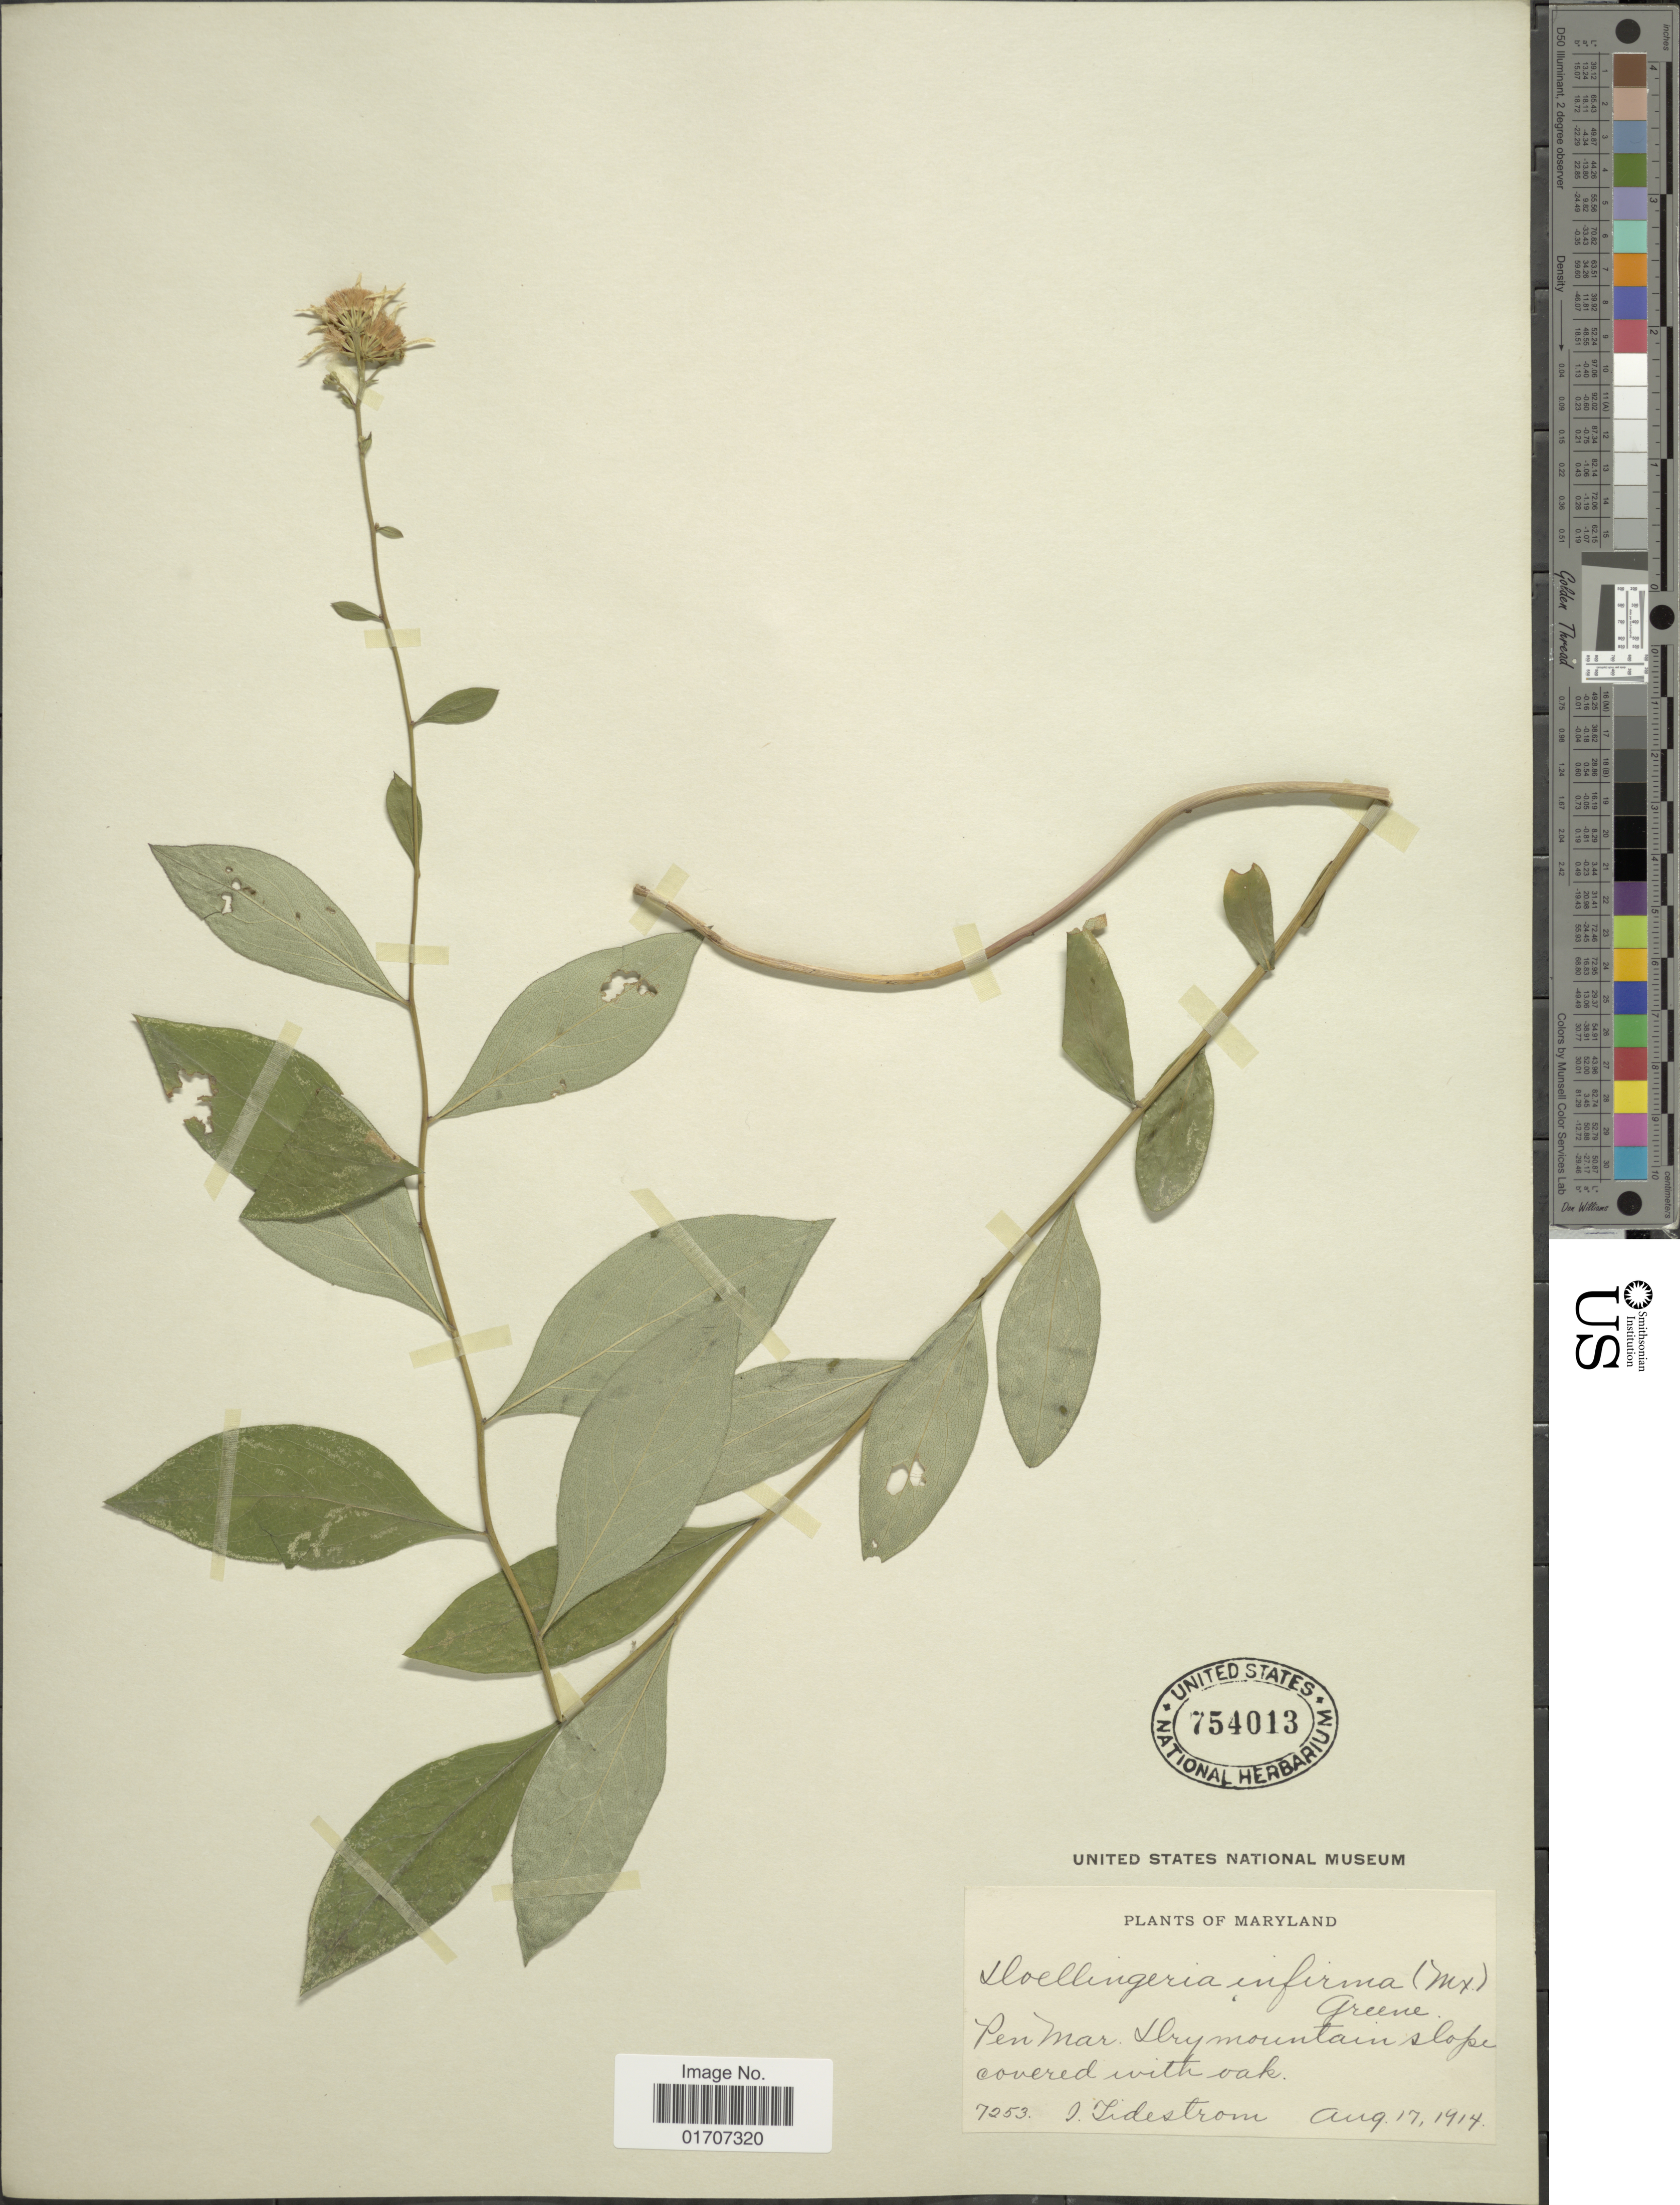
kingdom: Plantae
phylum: Tracheophyta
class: Magnoliopsida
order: Asterales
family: Asteraceae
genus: Doellingeria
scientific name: Doellingeria infirma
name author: (Michx.) Greene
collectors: I. F. Tidestrom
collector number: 7253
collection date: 1914-08-17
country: United States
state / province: Maryland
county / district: Montgomery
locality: Penmar, Dry mountain slope covered with oak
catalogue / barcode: US 754013